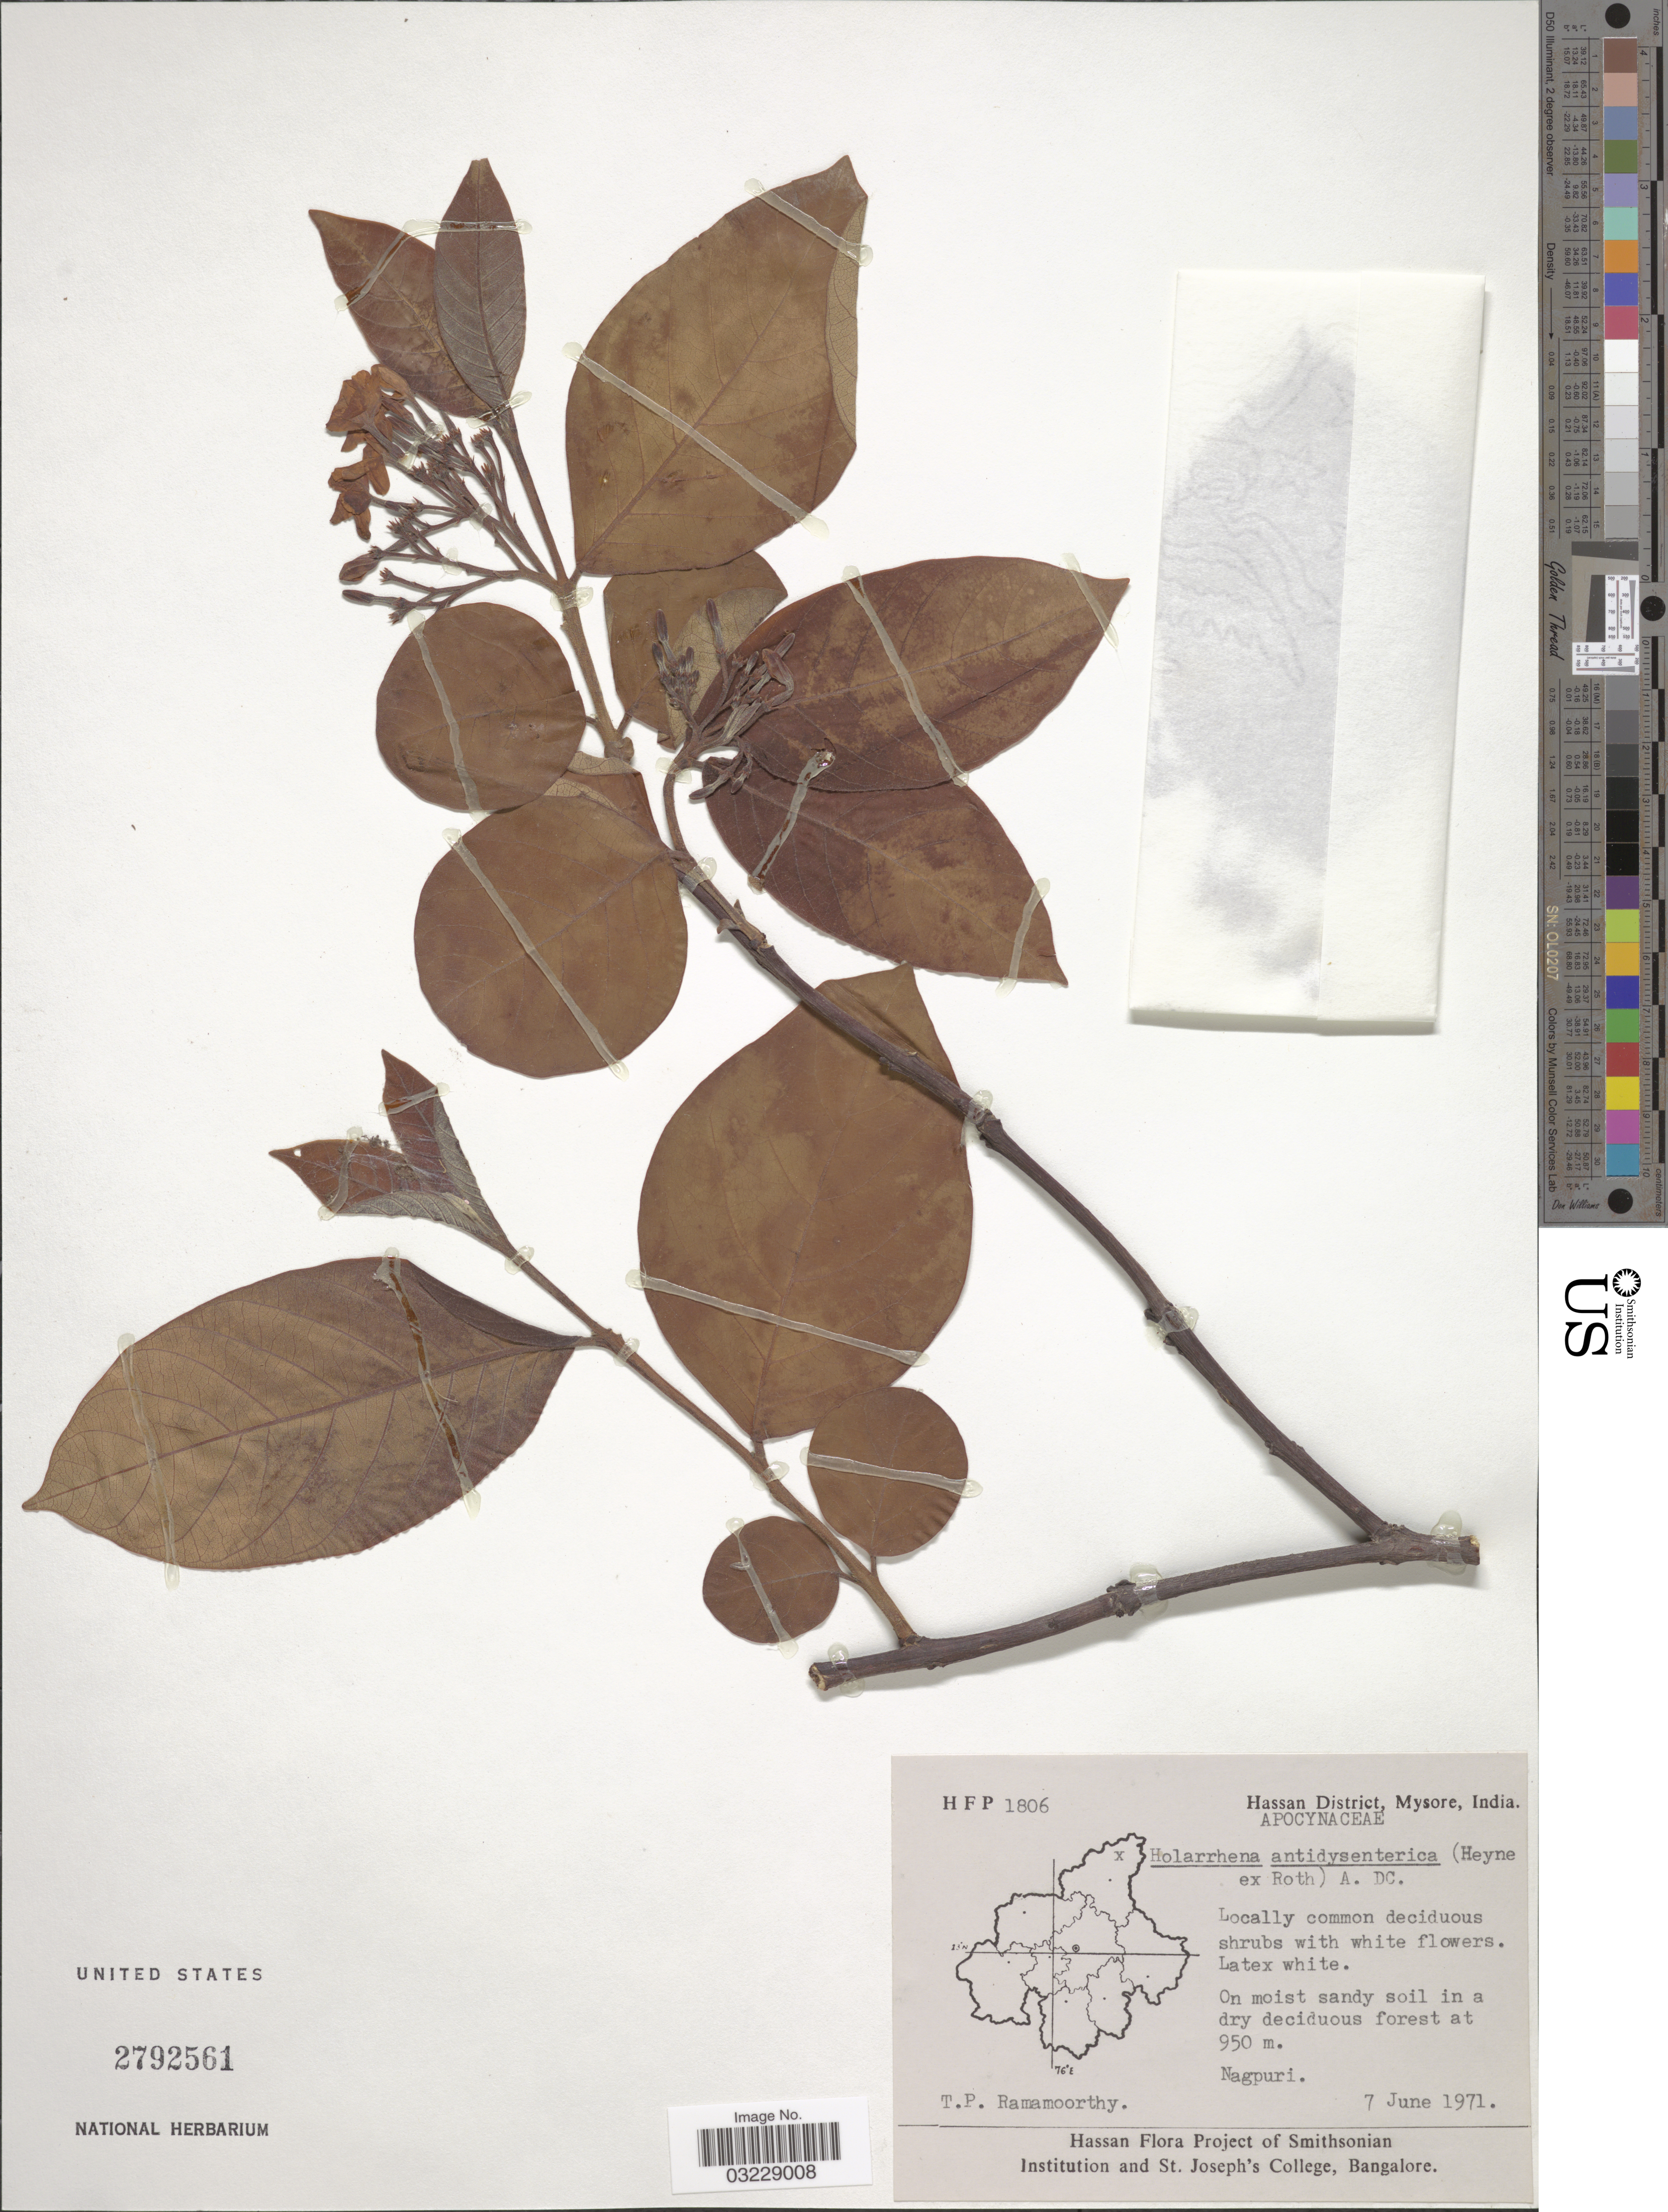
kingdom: Plantae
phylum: Tracheophyta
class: Magnoliopsida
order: Gentianales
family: Apocynaceae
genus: Holarrhena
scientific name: Holarrhena pubescens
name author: (Buch.-Ham.) Wall. ex G. Don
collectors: T. P. Ramamoorthy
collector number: HFP1806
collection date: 1971-06-07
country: India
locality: Hassan District, Mysore. Nagpuri.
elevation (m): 950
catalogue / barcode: US 2792561